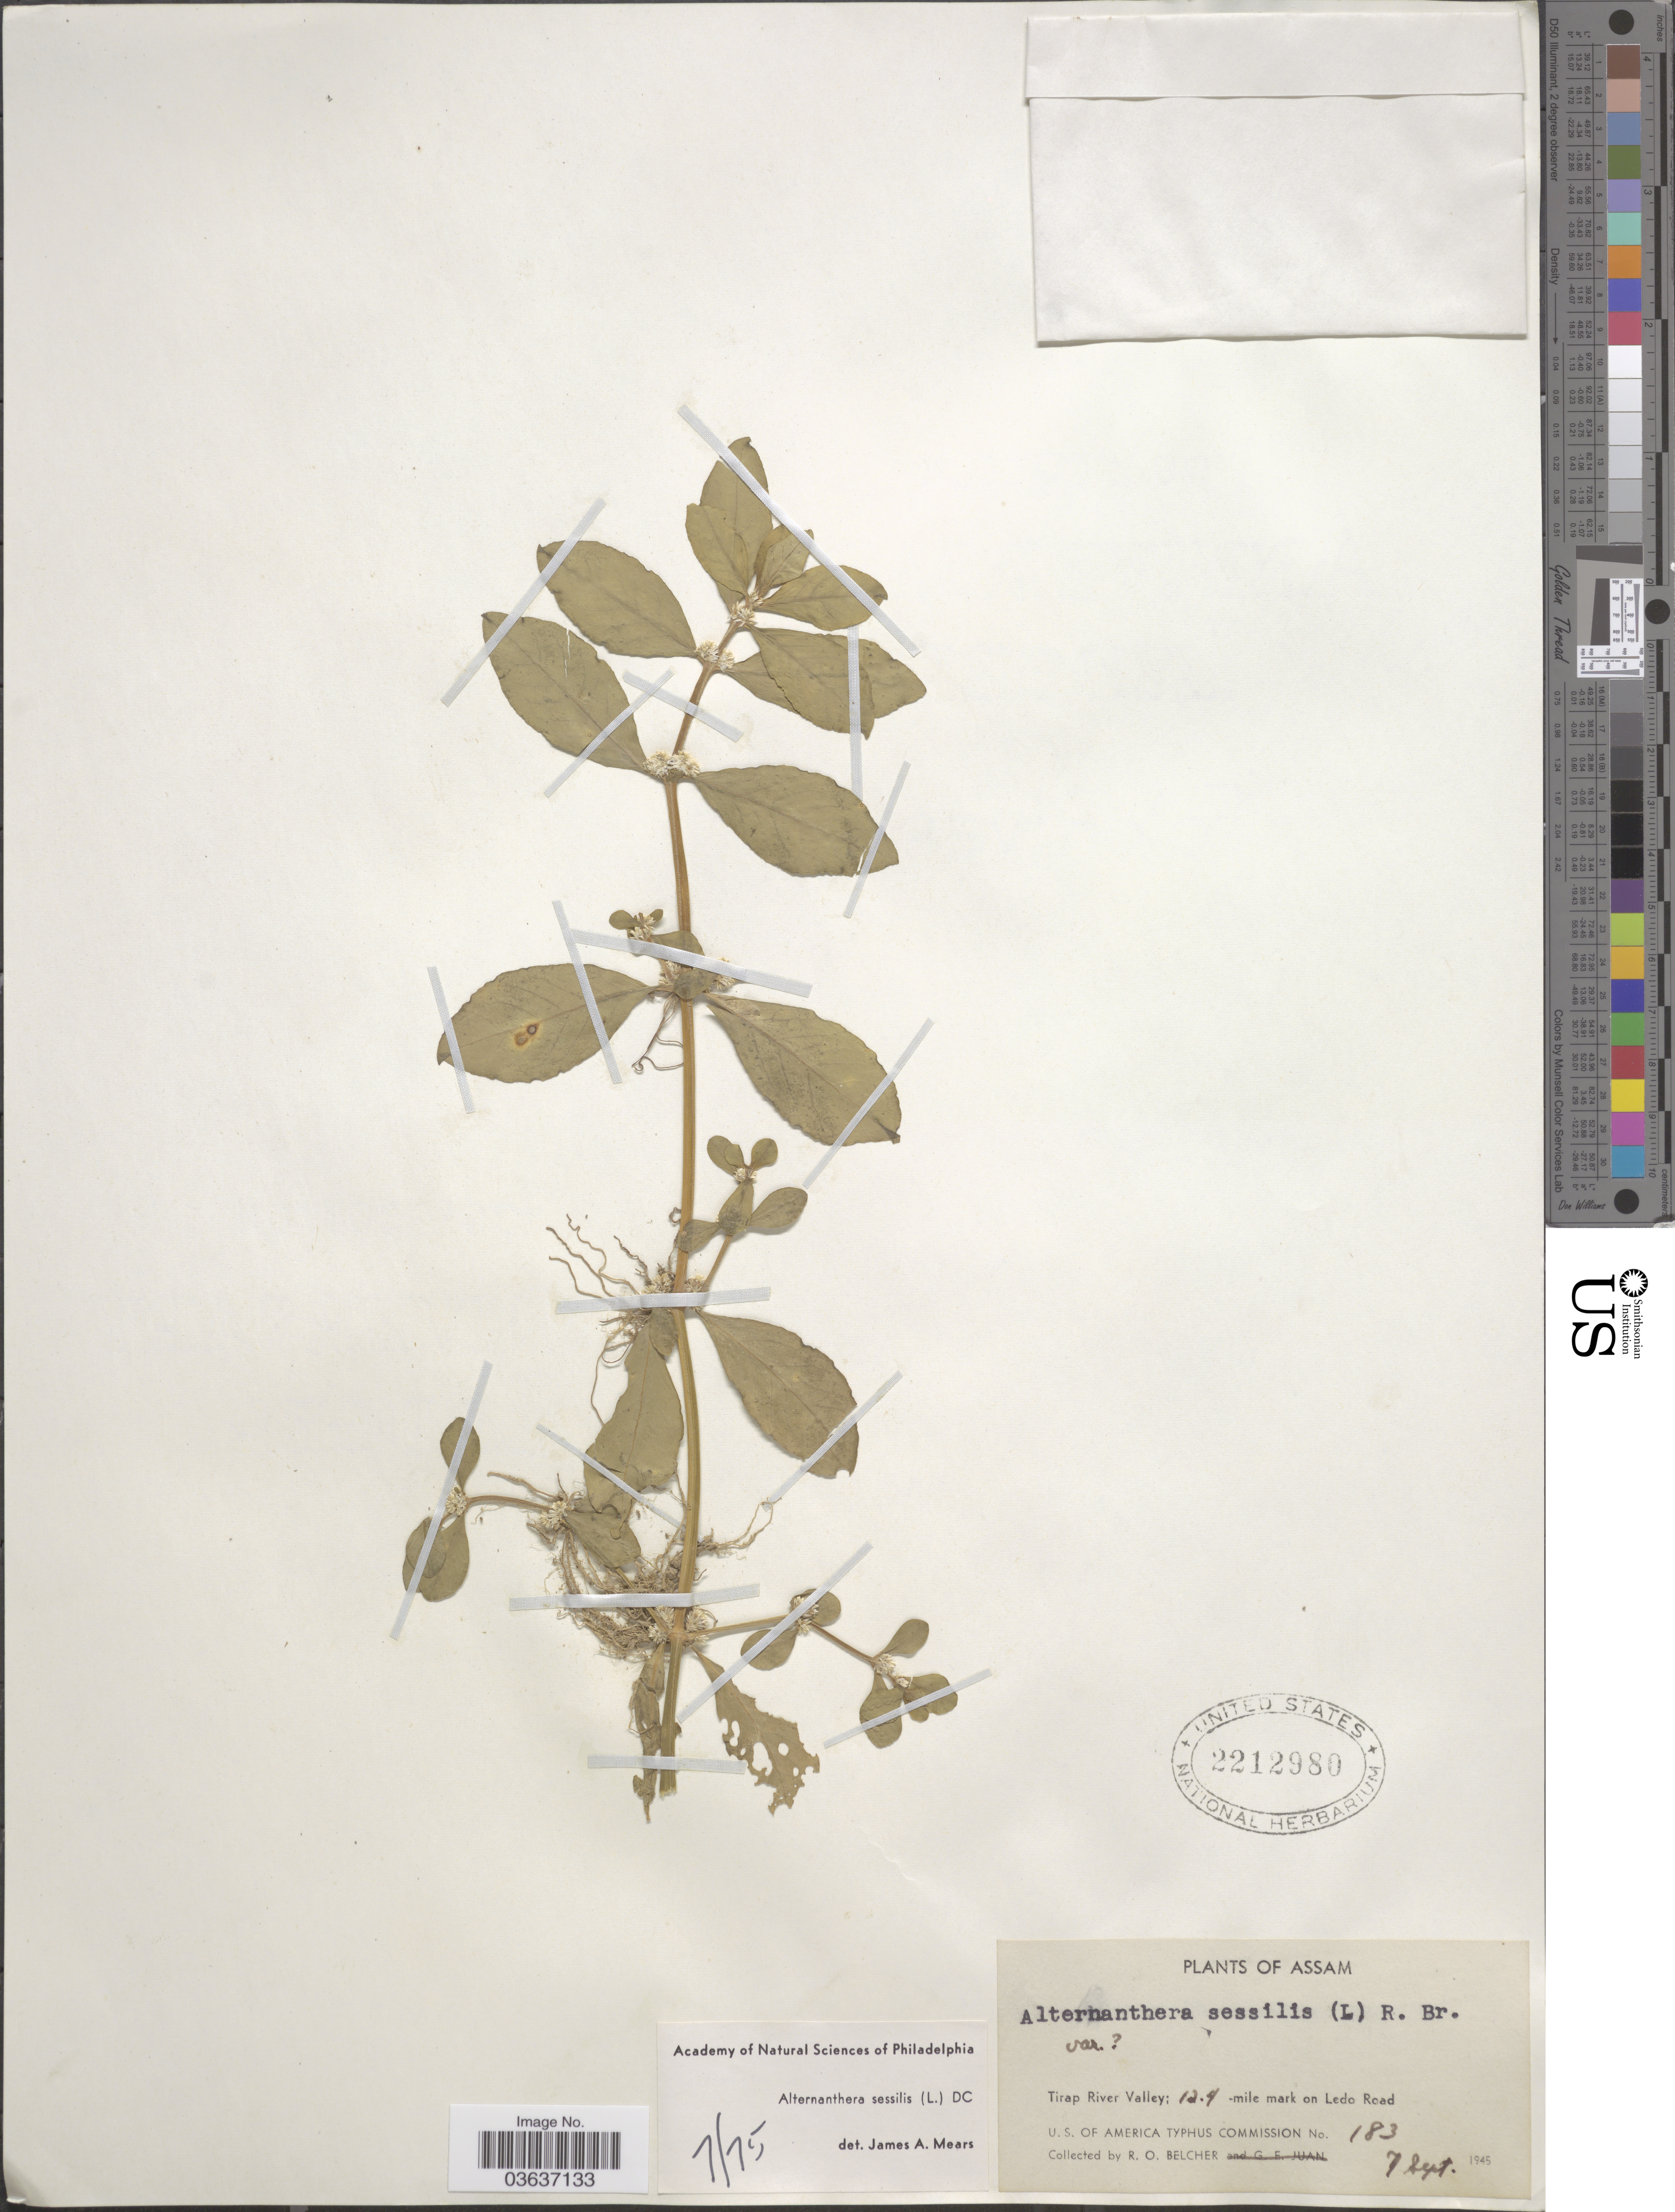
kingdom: Plantae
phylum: Tracheophyta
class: Magnoliopsida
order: Caryophyllales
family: Amaranthaceae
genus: Alternanthera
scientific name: Alternanthera sessilis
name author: (L.) DC.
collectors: R. Belcher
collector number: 183?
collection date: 1945-09-07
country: India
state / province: Assam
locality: Tirap River Valley; 12.4-mile mark on Ledo Road.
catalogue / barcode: US 2212980